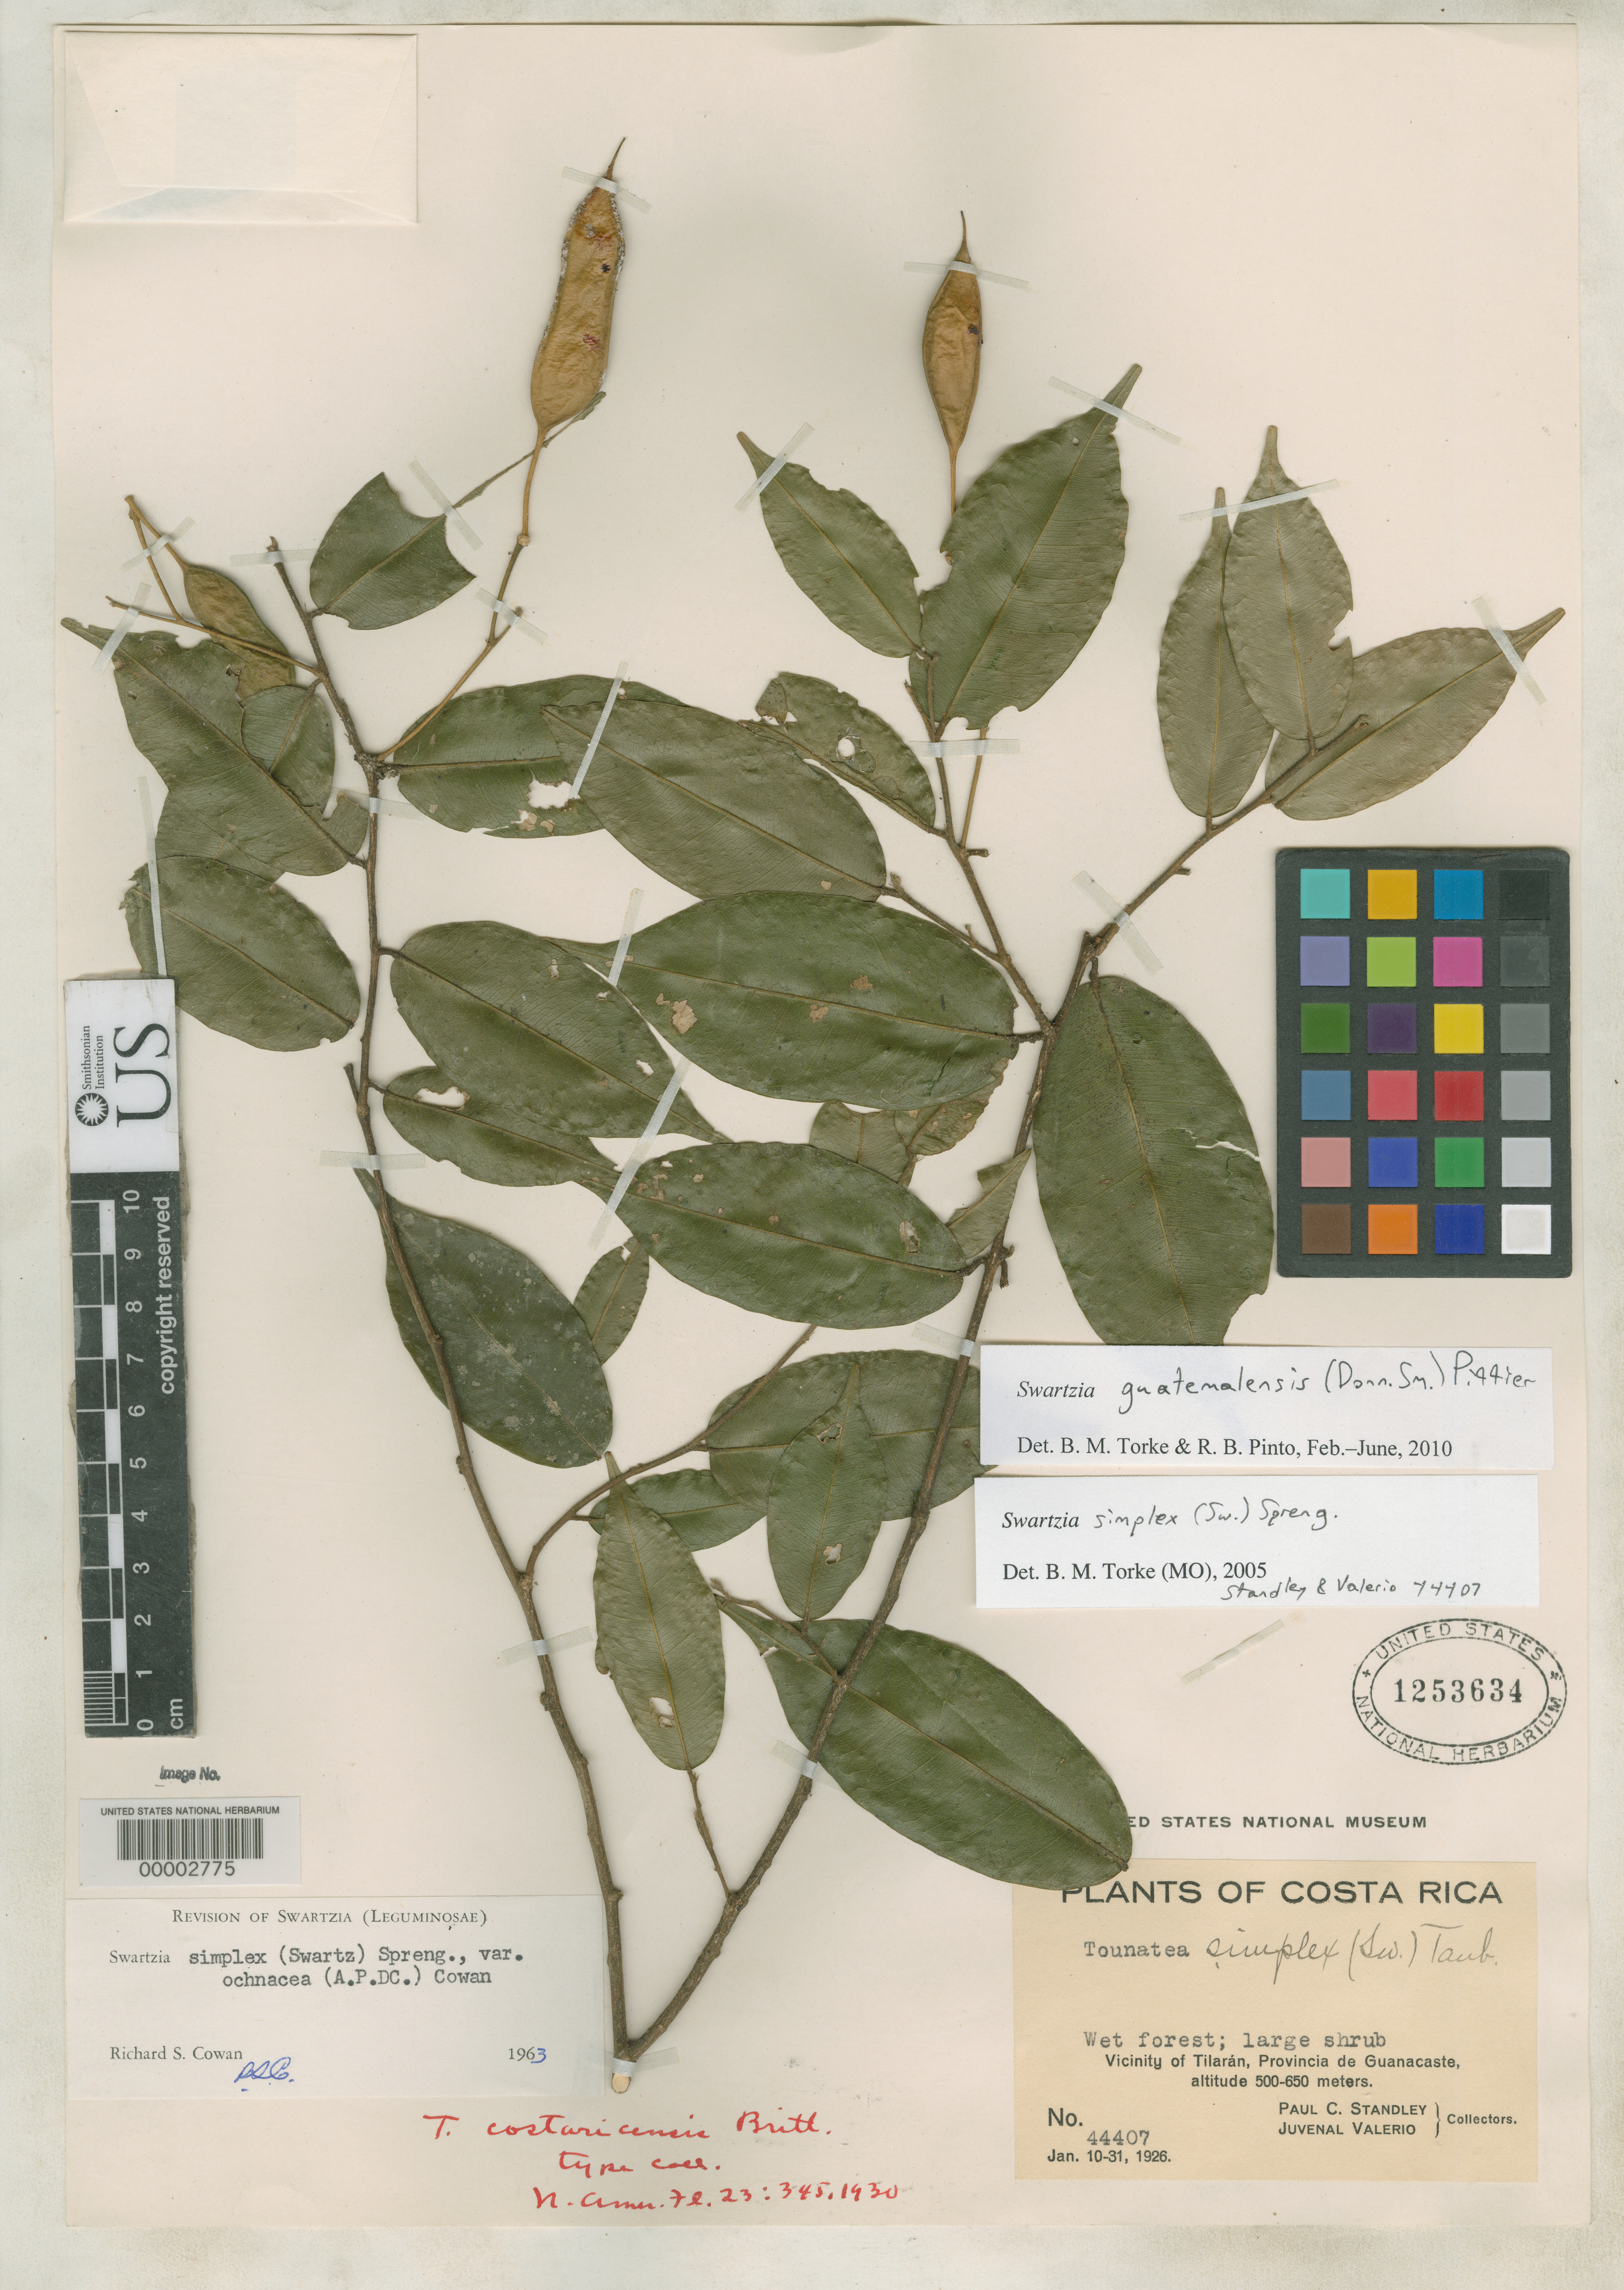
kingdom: Plantae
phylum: Tracheophyta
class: Magnoliopsida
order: Fabales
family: Fabaceae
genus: Tounatea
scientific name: Tounatea costaricensis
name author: Britton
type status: Isotype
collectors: P. C. Standley & J. Valerio R.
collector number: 44407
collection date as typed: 10 Jan 1926 to 31 Jan 1926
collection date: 1926-01-10/1926-01-31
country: Costa Rica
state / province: Guanacaste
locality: Vicinity of Tilaran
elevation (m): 500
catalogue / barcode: US 1253634